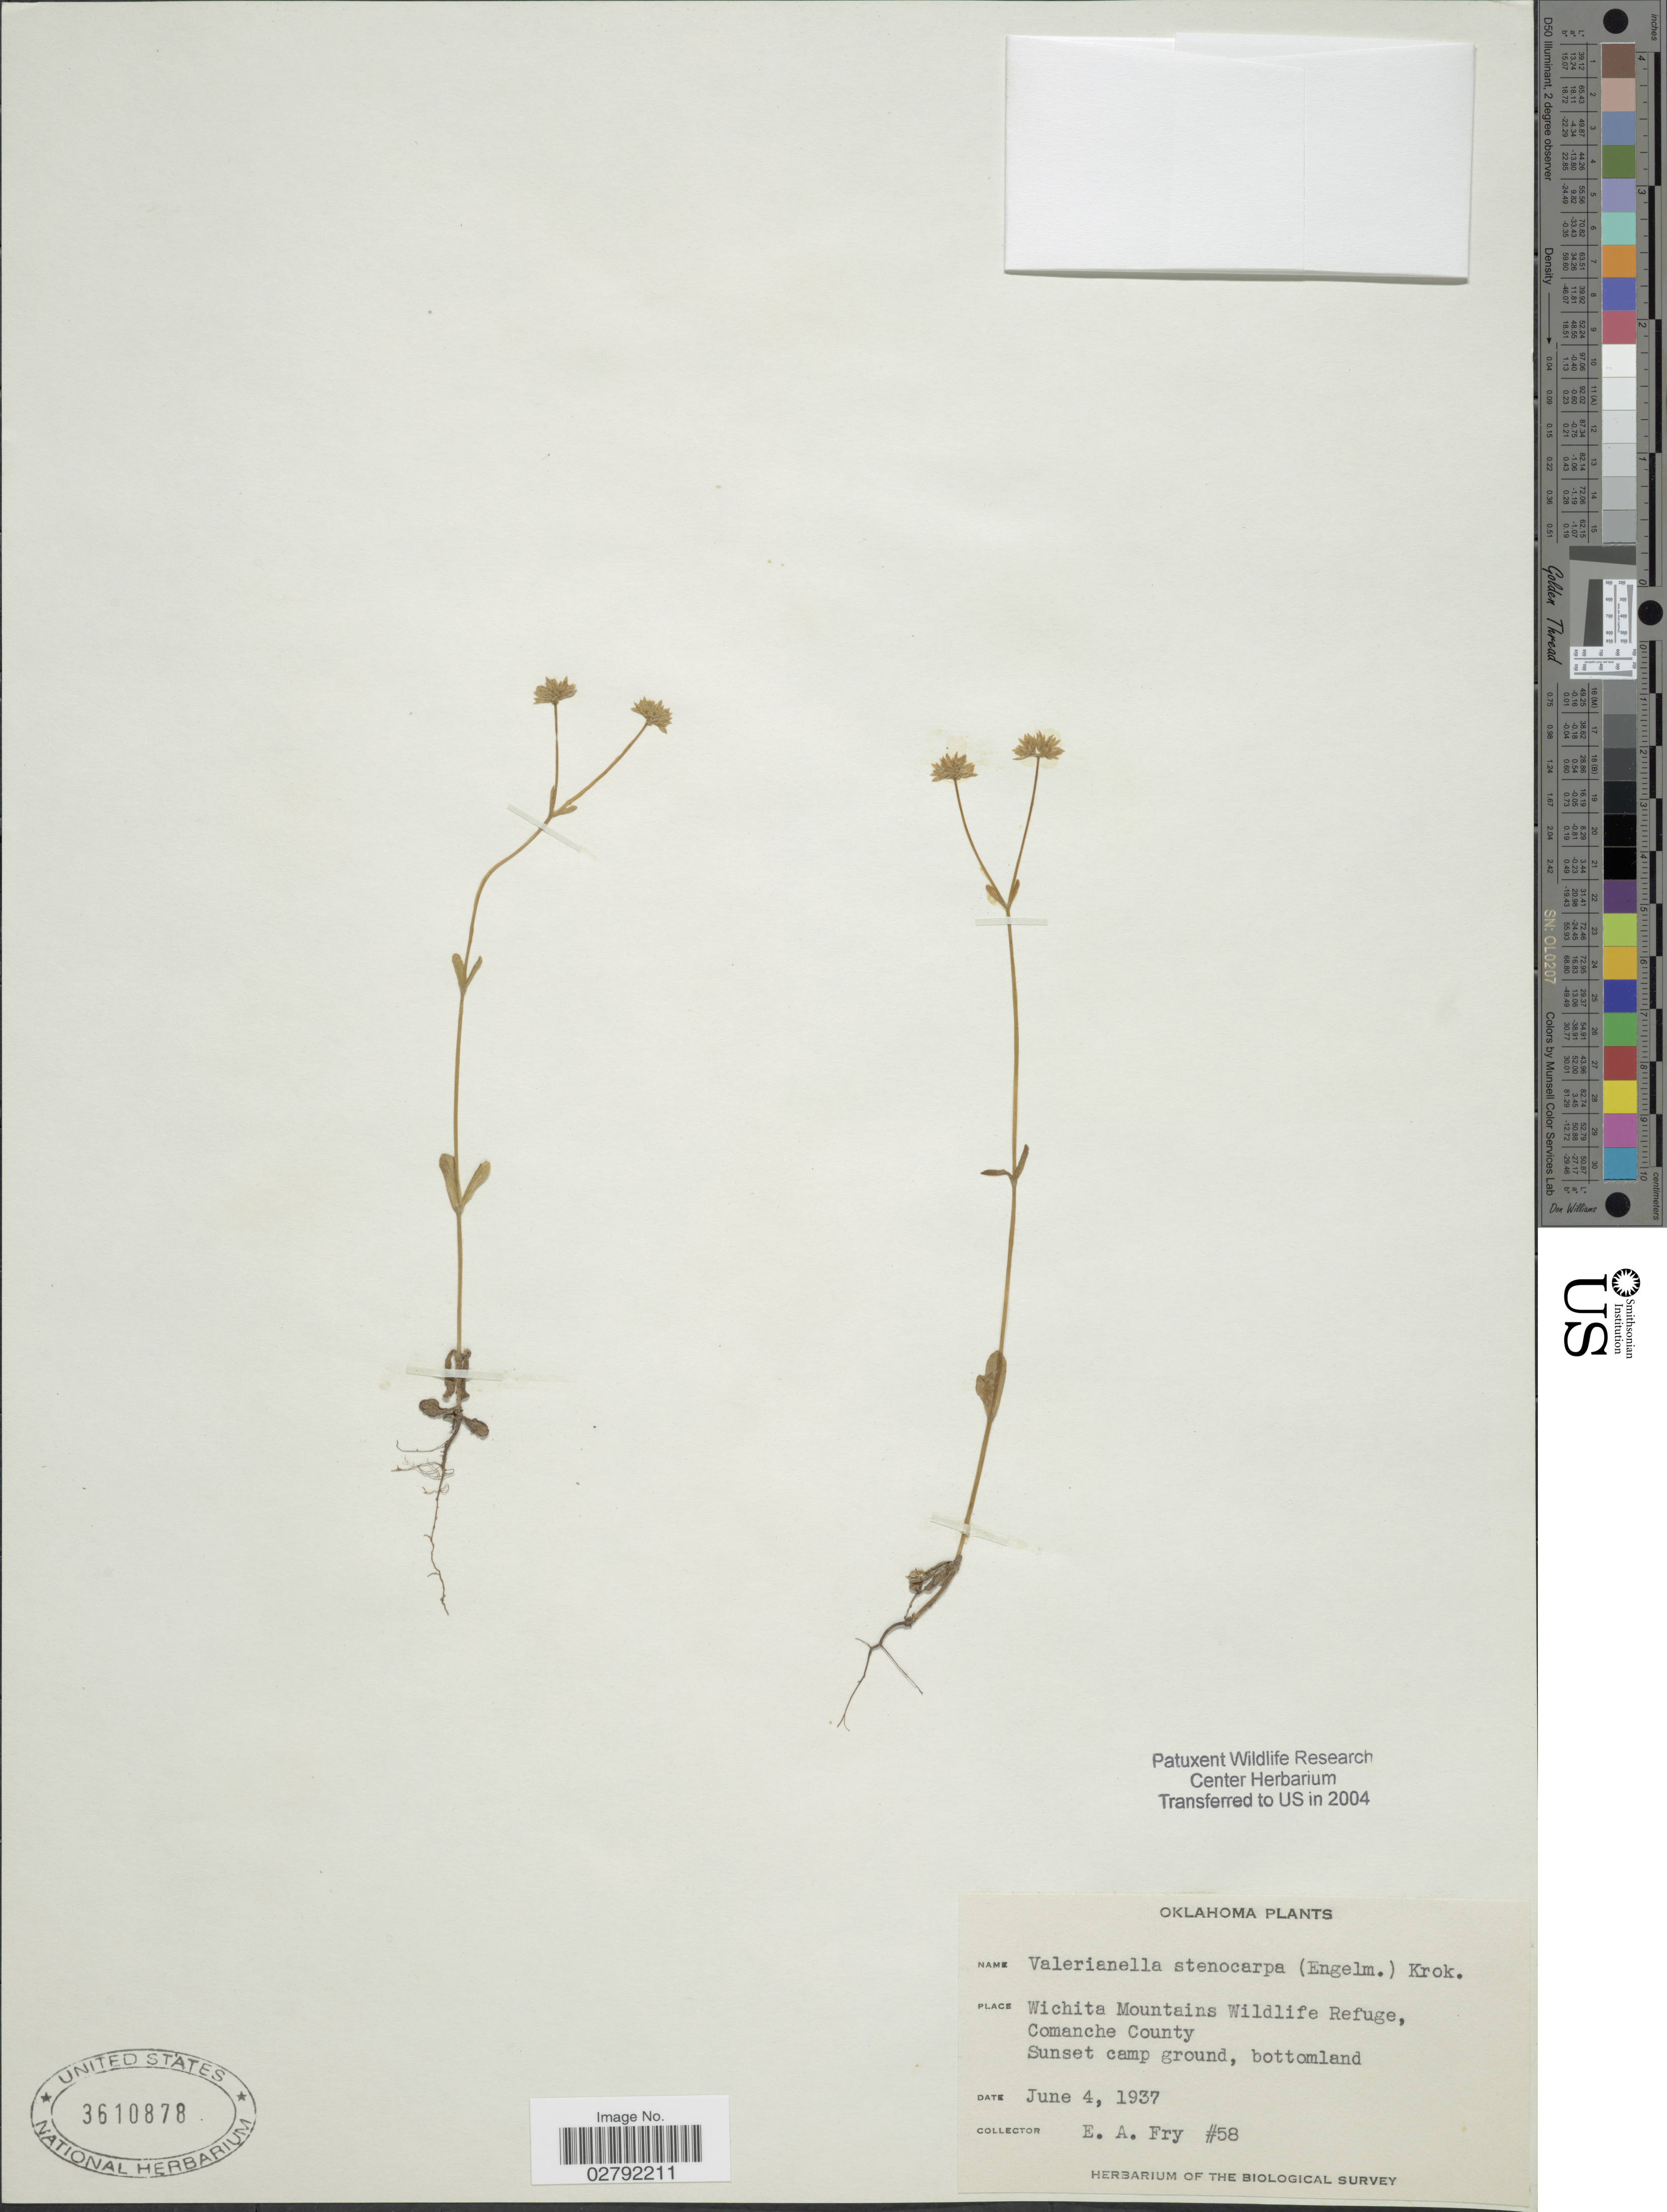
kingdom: Plantae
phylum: Tracheophyta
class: Magnoliopsida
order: Dipsacales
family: Caprifoliaceae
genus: Valerianella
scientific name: Valerianella stenocarpa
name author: (Engelm. ex A. Gray) Krok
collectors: E. Fry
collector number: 58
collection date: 1937-06-04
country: United States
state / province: Oklahoma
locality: Wichita Mountains Wildlife Refuge, Comanche County. Sunset camp ground, bottomland.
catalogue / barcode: US 3610878